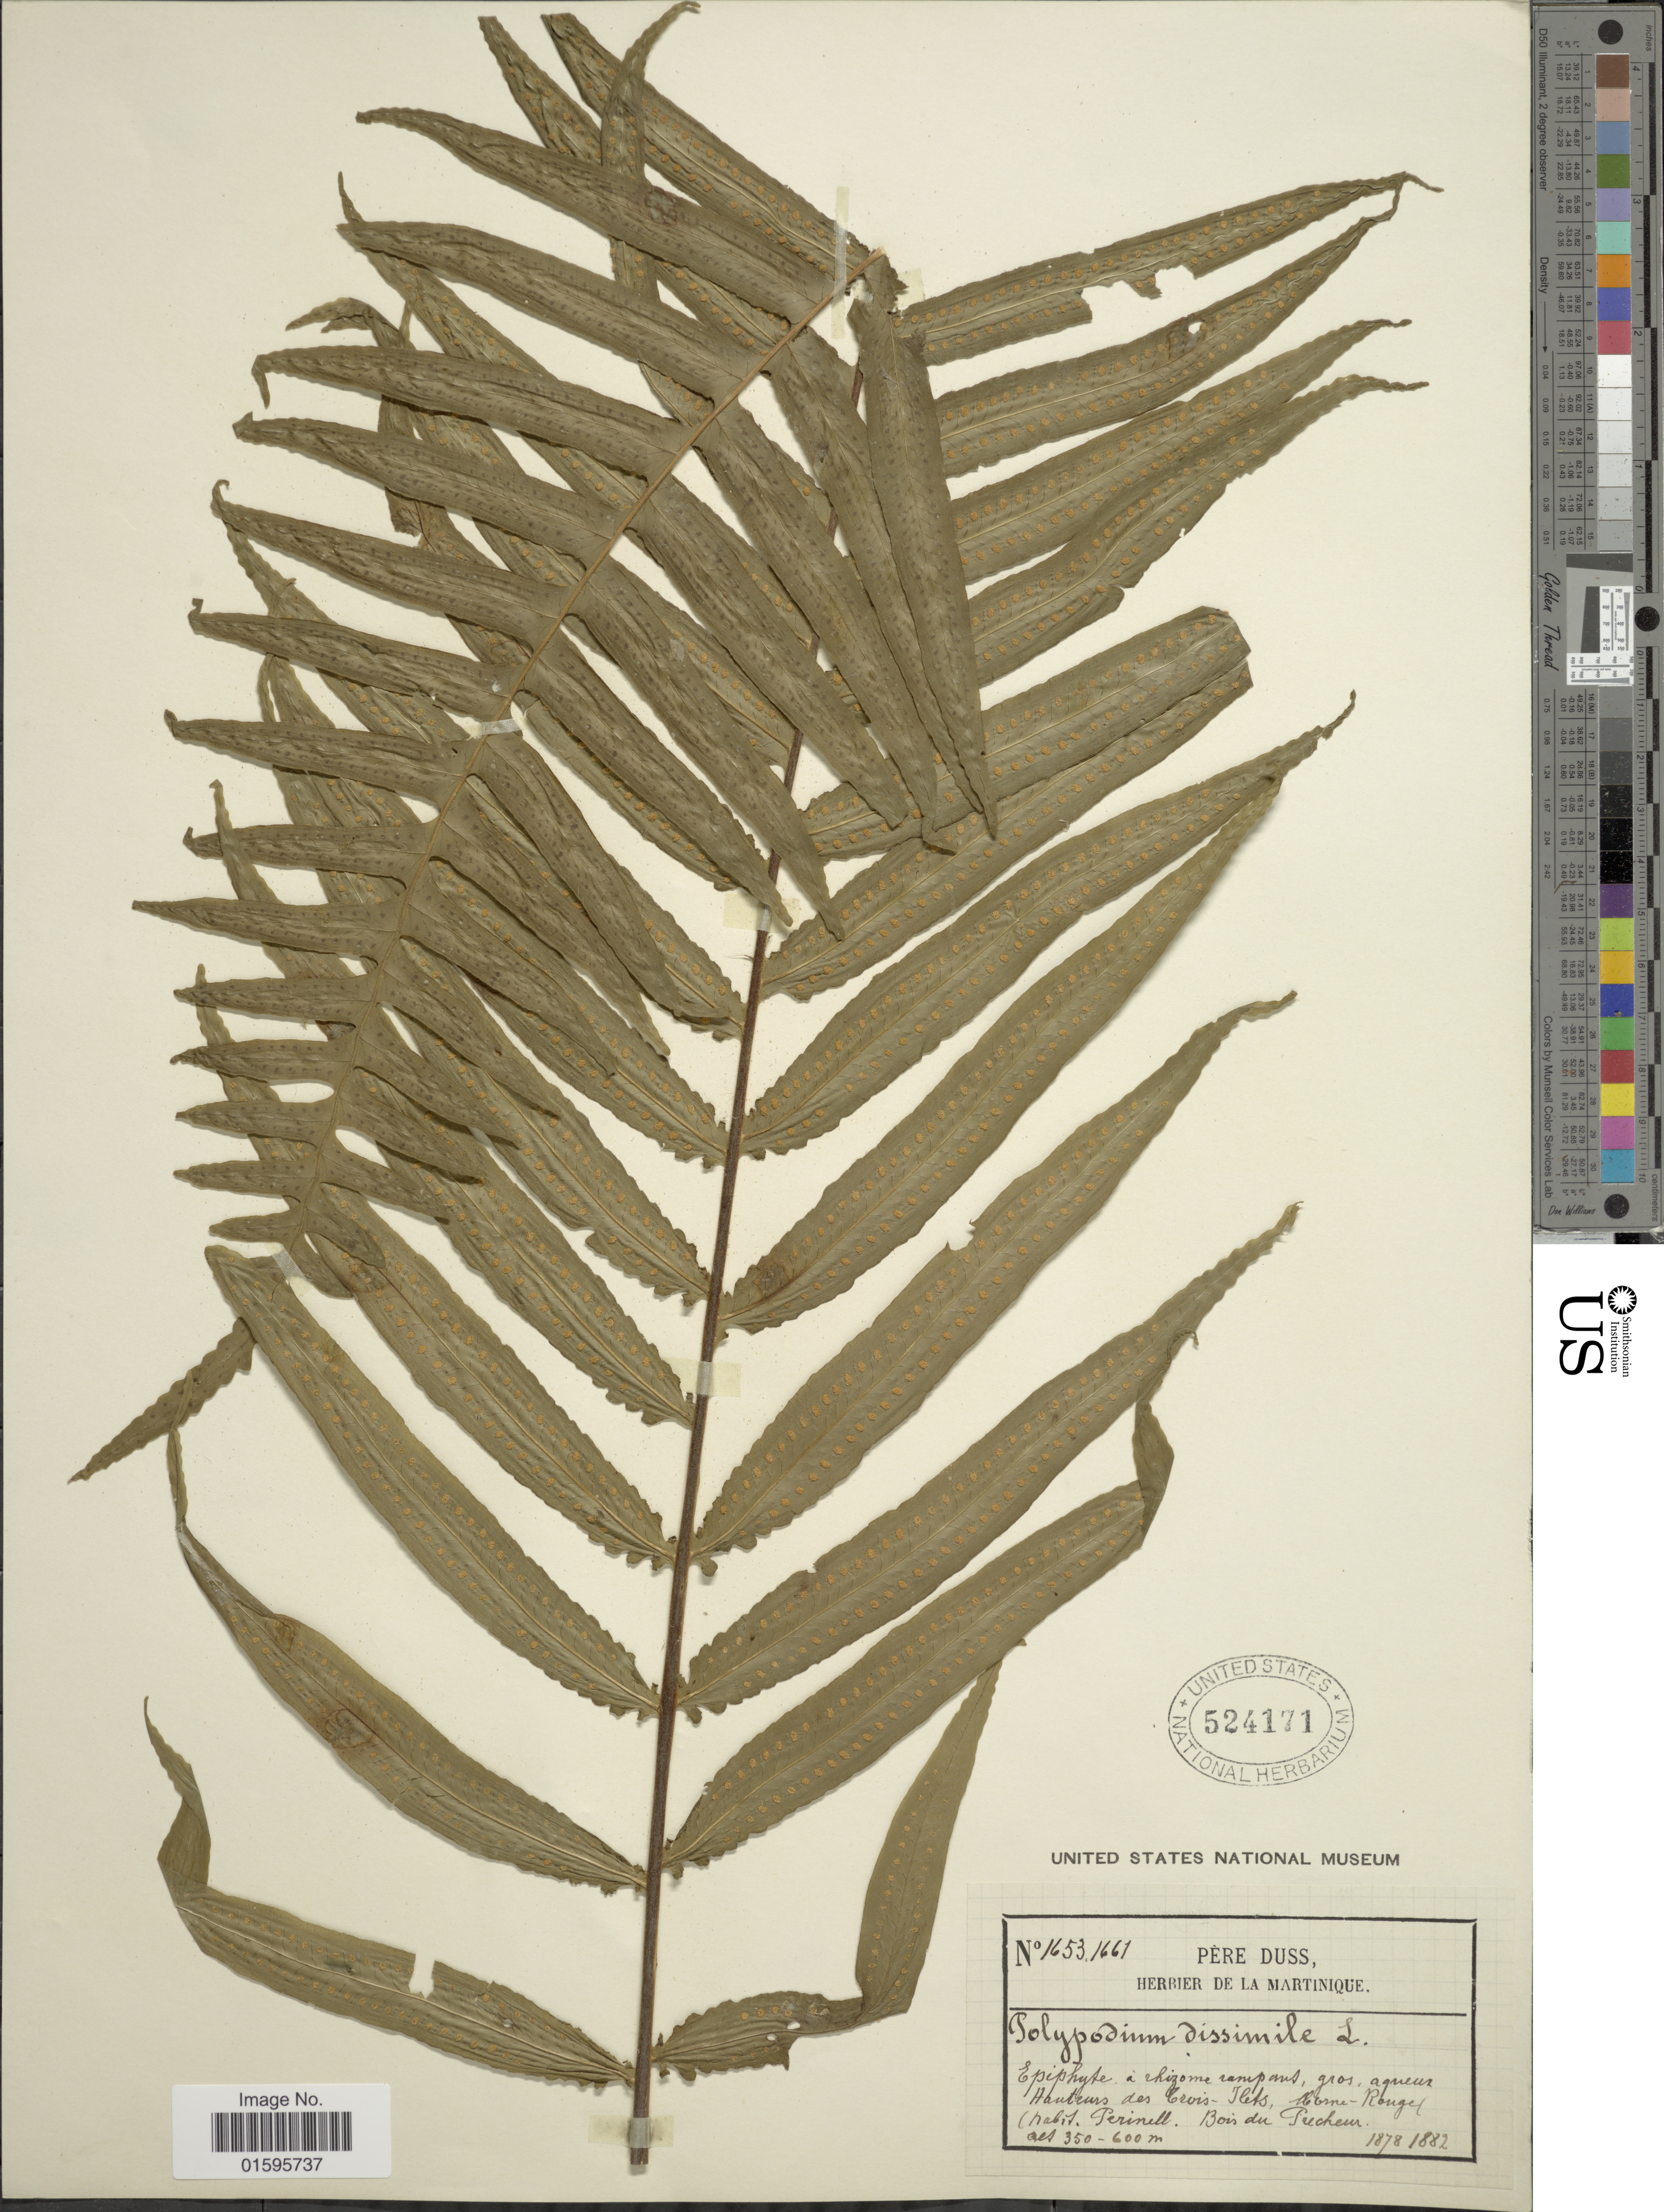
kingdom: Plantae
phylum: Tracheophyta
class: Polypodiopsida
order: Polypodiales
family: Polypodiaceae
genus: Polypodium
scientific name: Polypodium dulce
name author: Poir.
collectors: Père Duss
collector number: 1653/1661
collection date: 1878/1882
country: Martinique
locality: Hauteurs des Trois-Ilets, Morne-Rouge (habit. Perinell, bois du Precheur)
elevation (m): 350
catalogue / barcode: US 524171